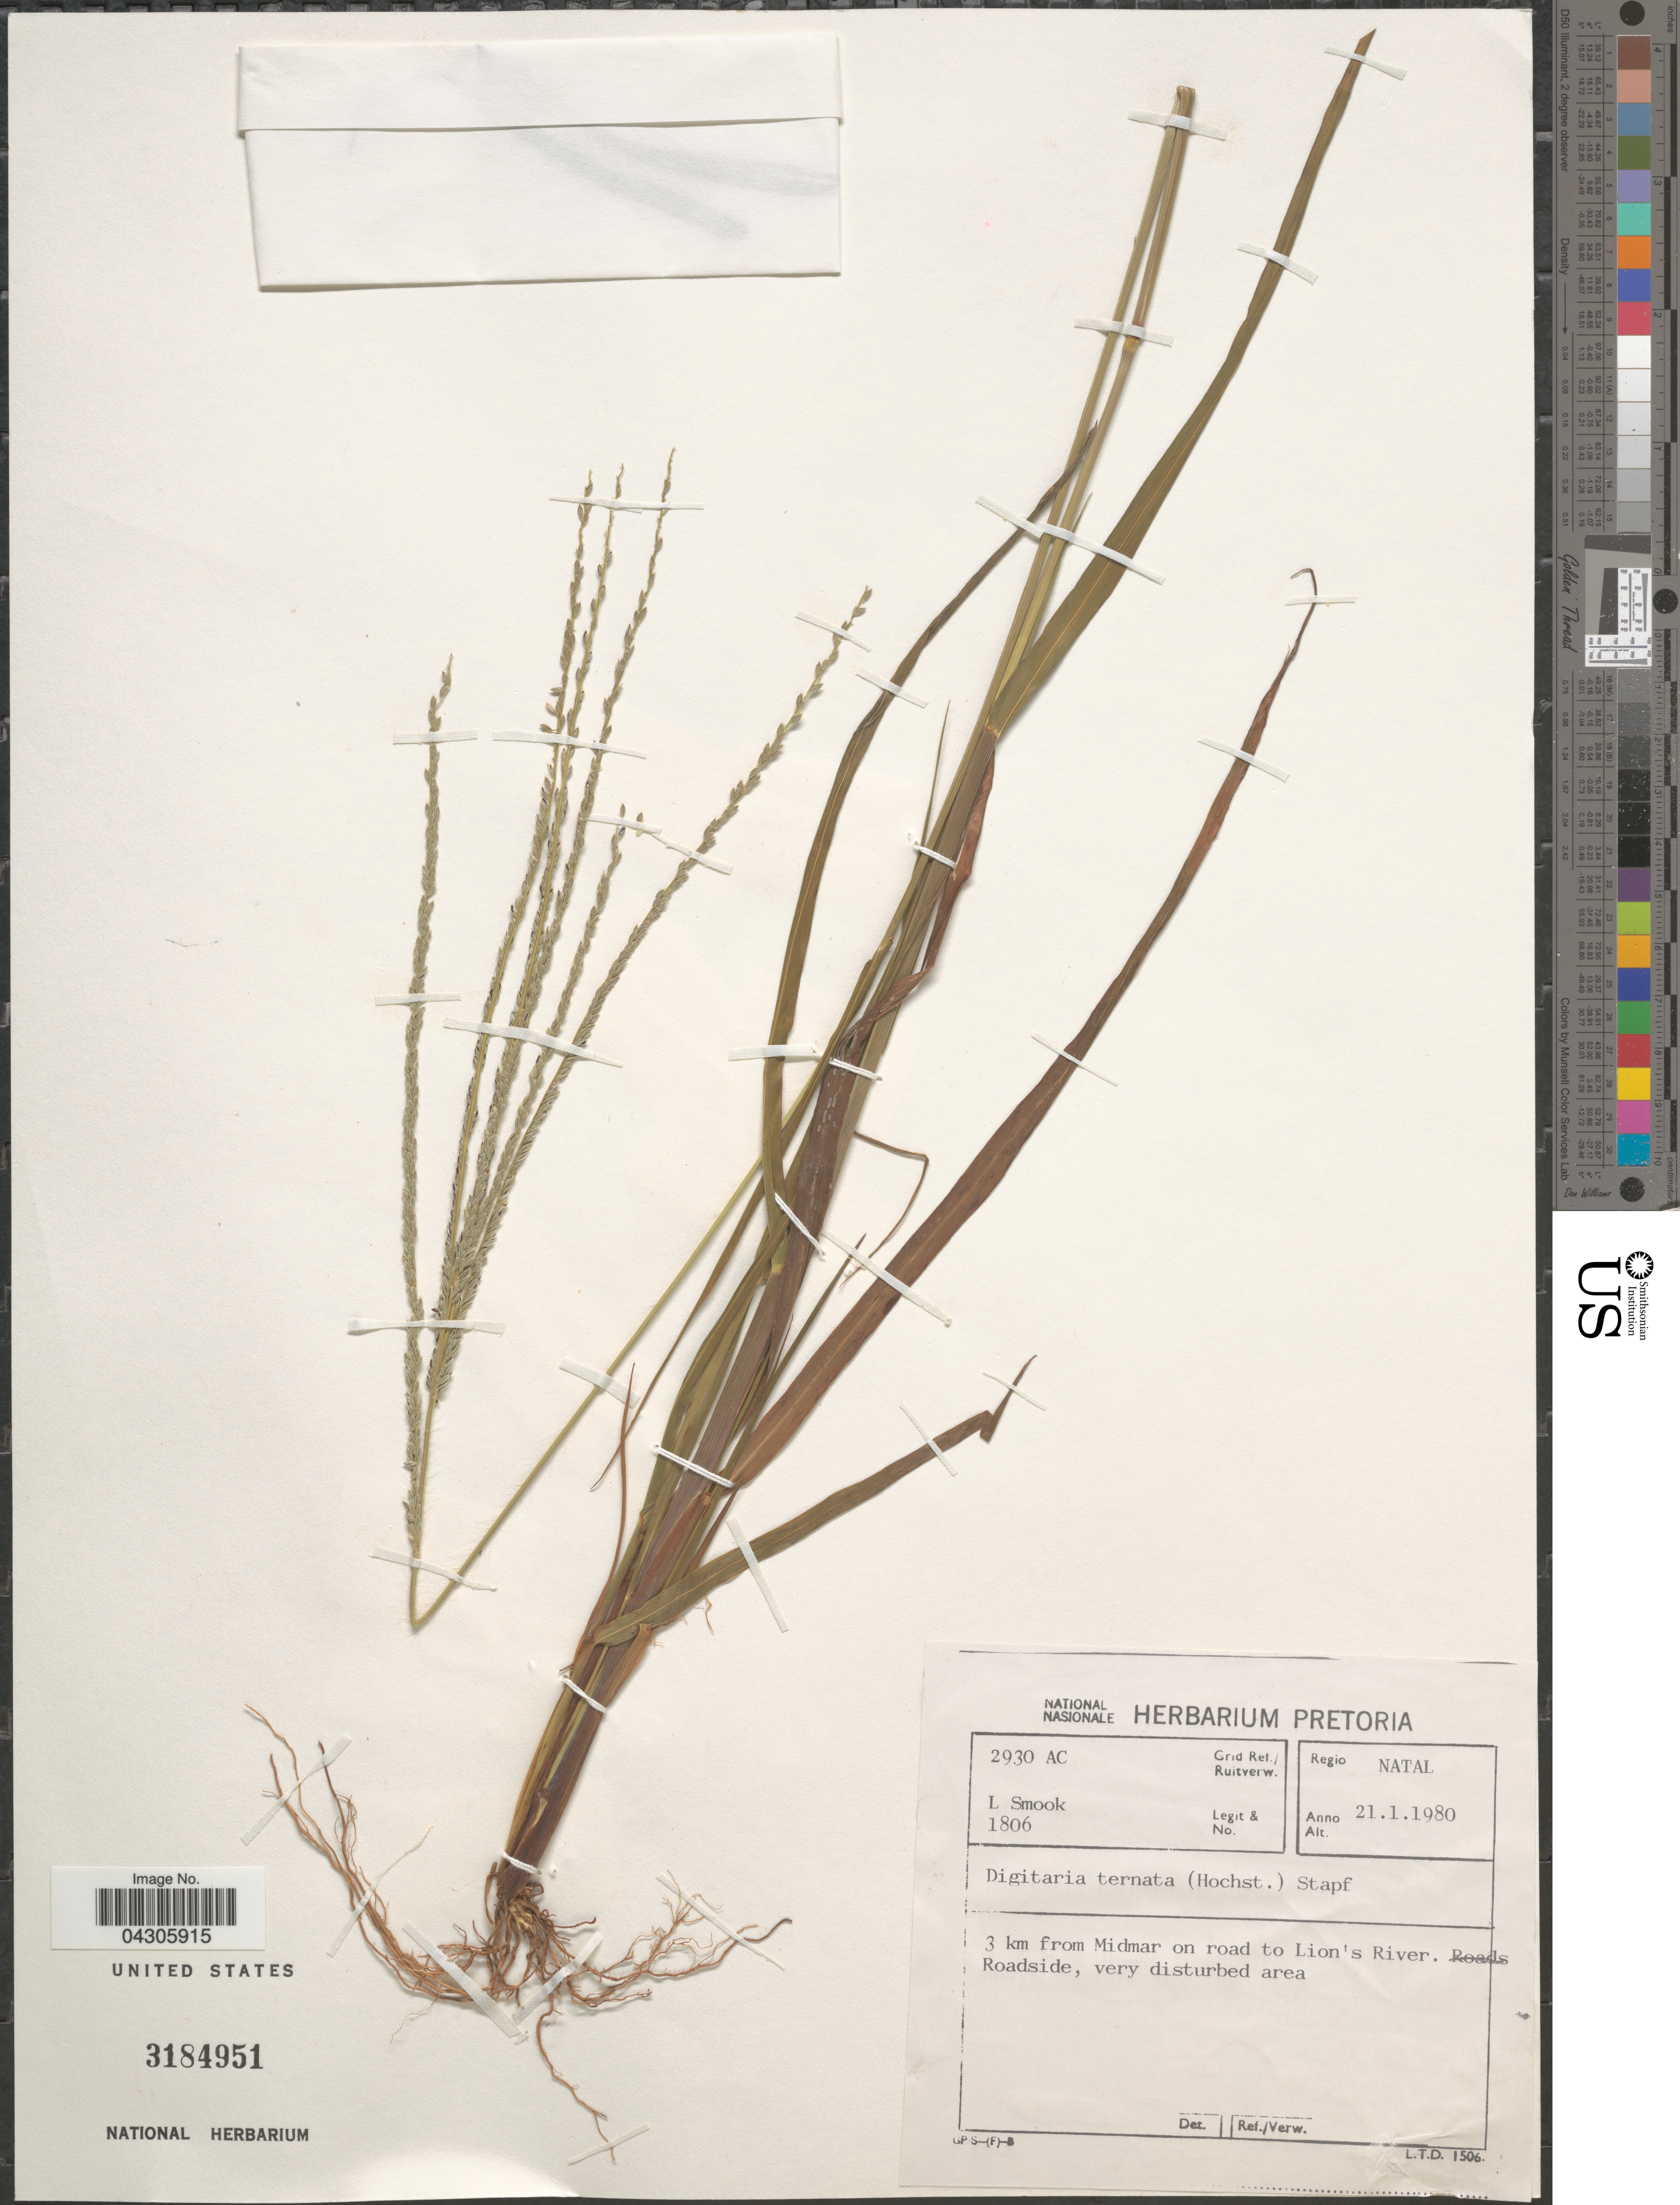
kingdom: Plantae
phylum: Tracheophyta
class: Liliopsida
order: Poales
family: Poaceae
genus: Digitaria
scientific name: Digitaria ternata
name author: (Hochr. ex A. Rich.) Stapf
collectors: L. Smook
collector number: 1806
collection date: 1980-01-21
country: South Africa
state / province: KwaZulu-Natal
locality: Grid. Ref./ Ruitverw. 2930 AC. Regio Natal. 3 km from Midmar on road to Lion's River.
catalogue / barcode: US 3184951